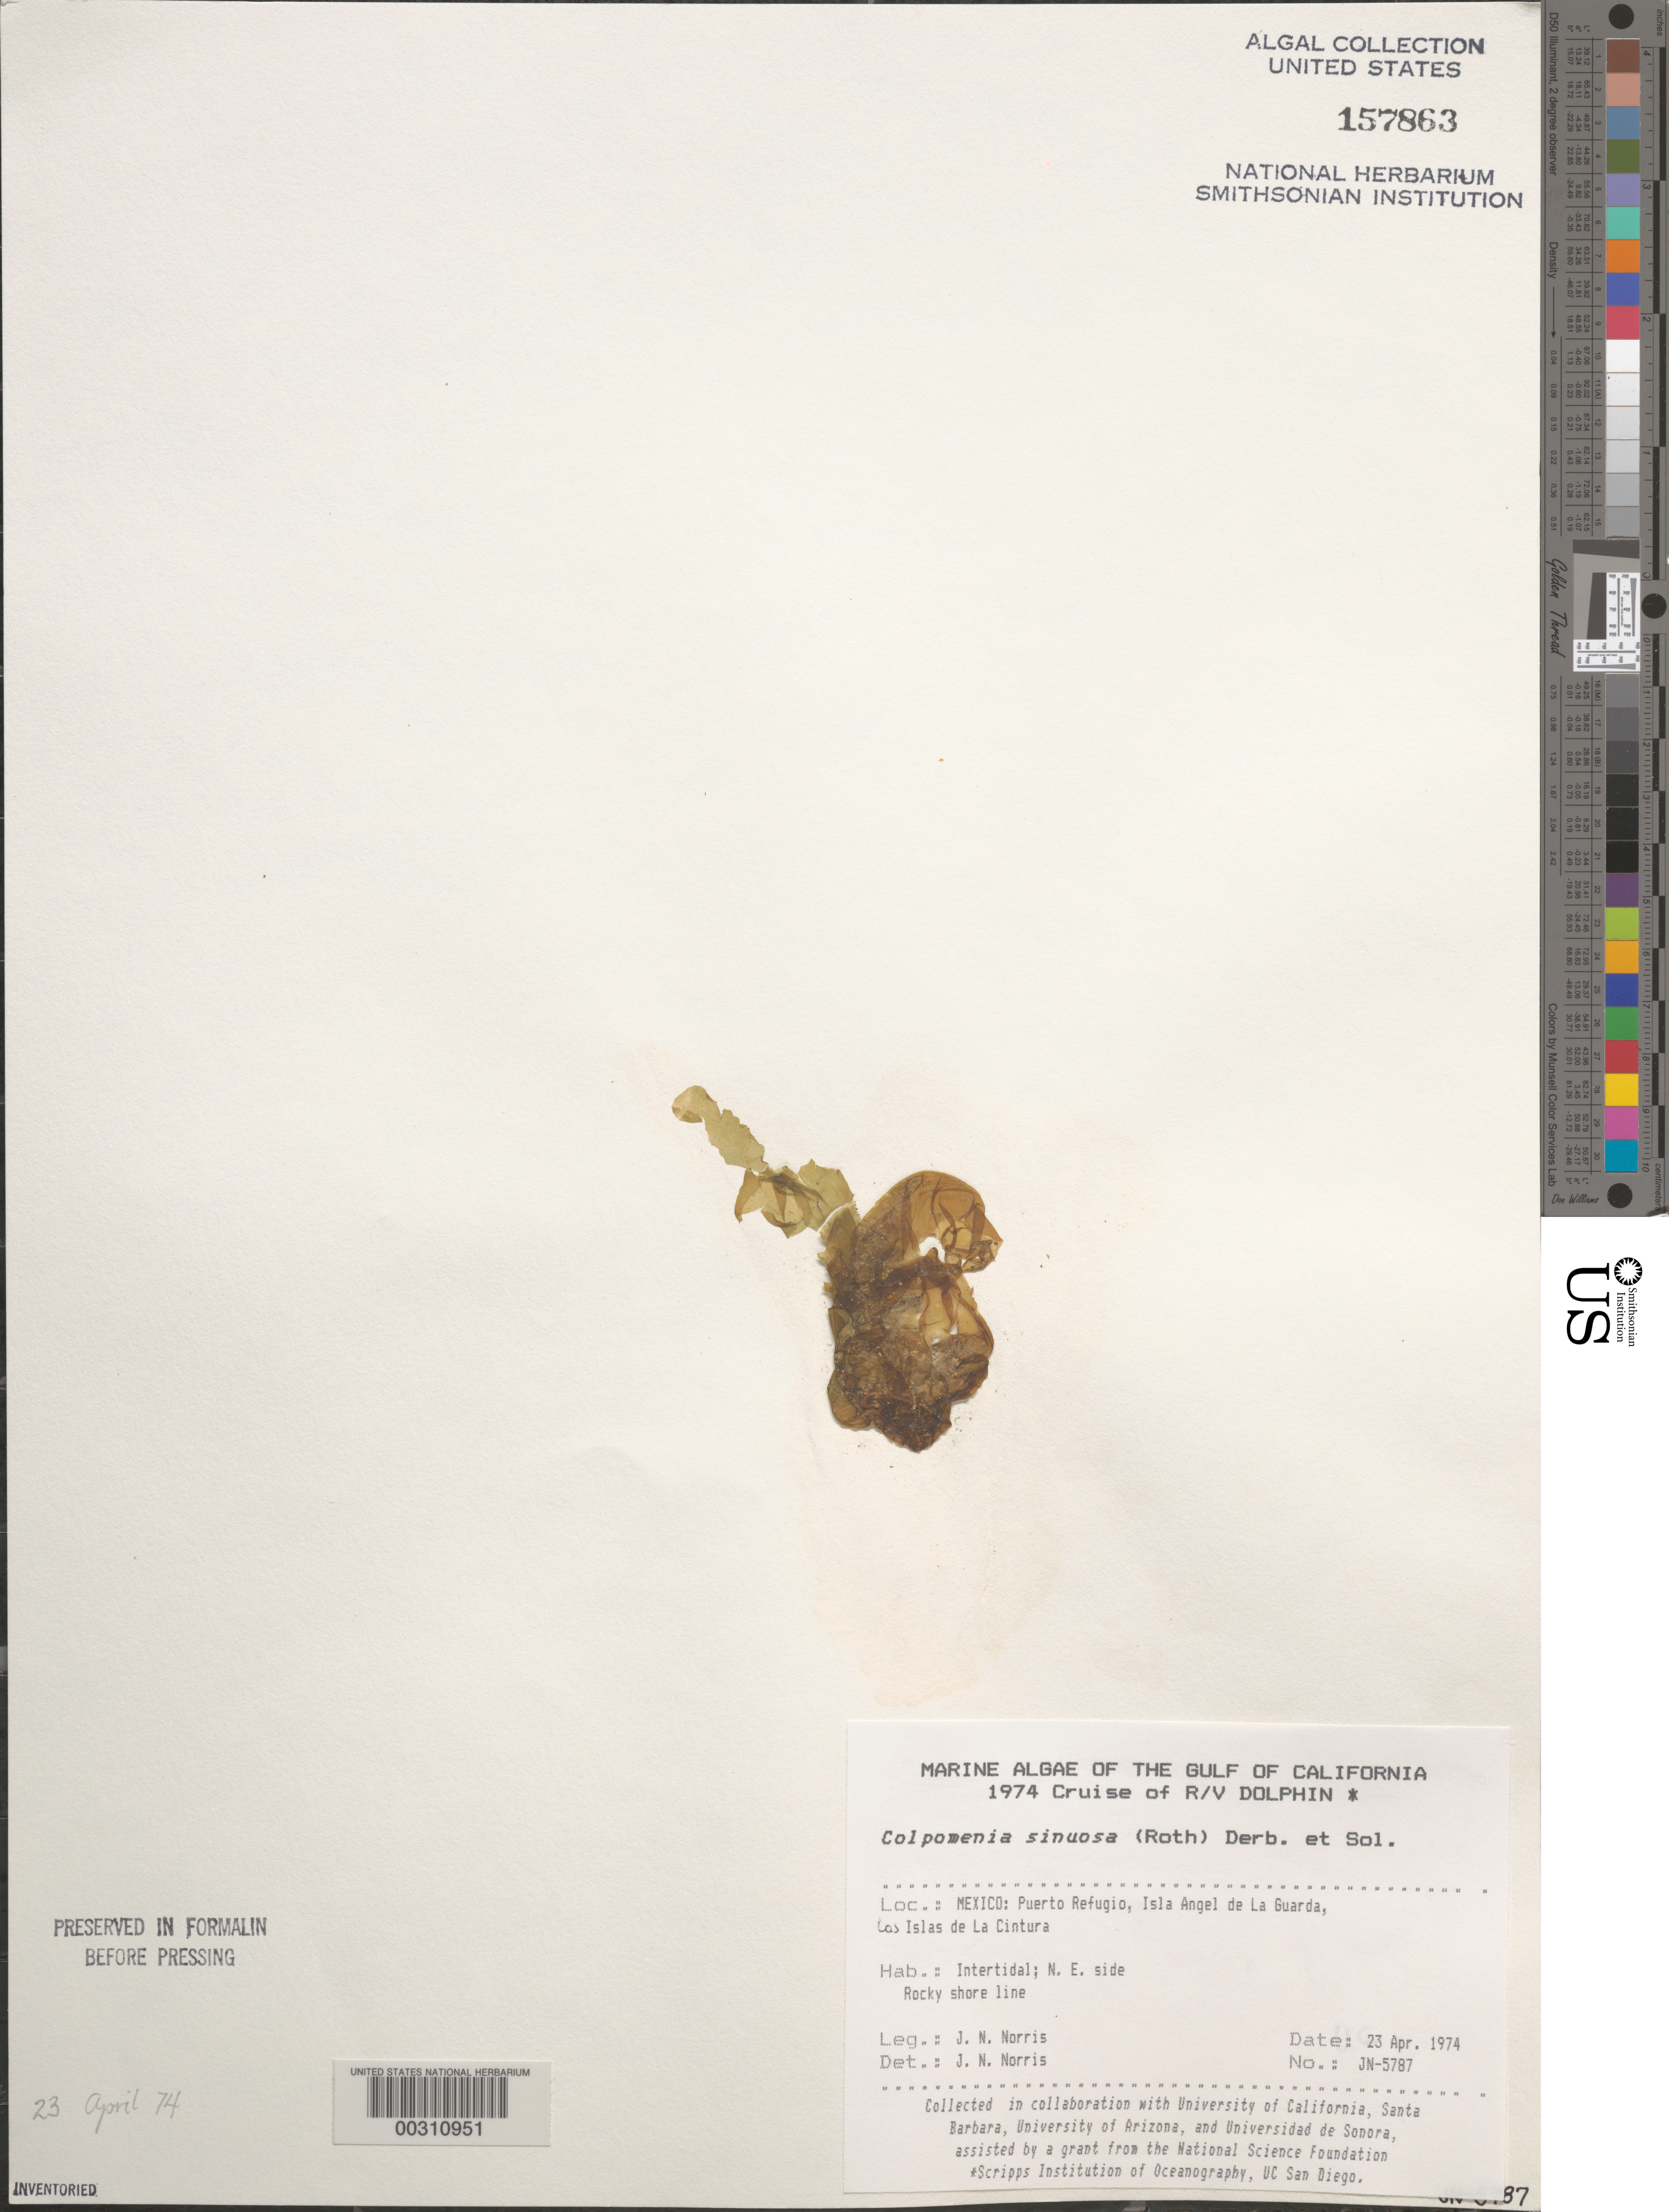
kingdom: Chromista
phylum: Ochrophyta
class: Phaeophyceae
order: Scytosiphonales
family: Scytosiphonaceae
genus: Colpomenia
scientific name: Colpomenia sinuosa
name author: (K. Mert. ex Roth) Derbes & Solier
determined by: Norris, James N.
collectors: J. N. Norris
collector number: JN-5787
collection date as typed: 23 Apr 1974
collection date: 1974-04-23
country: Mexico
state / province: Baja California Norte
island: Isla Angel de la Guarda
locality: Puerto Refugio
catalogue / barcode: US 157863